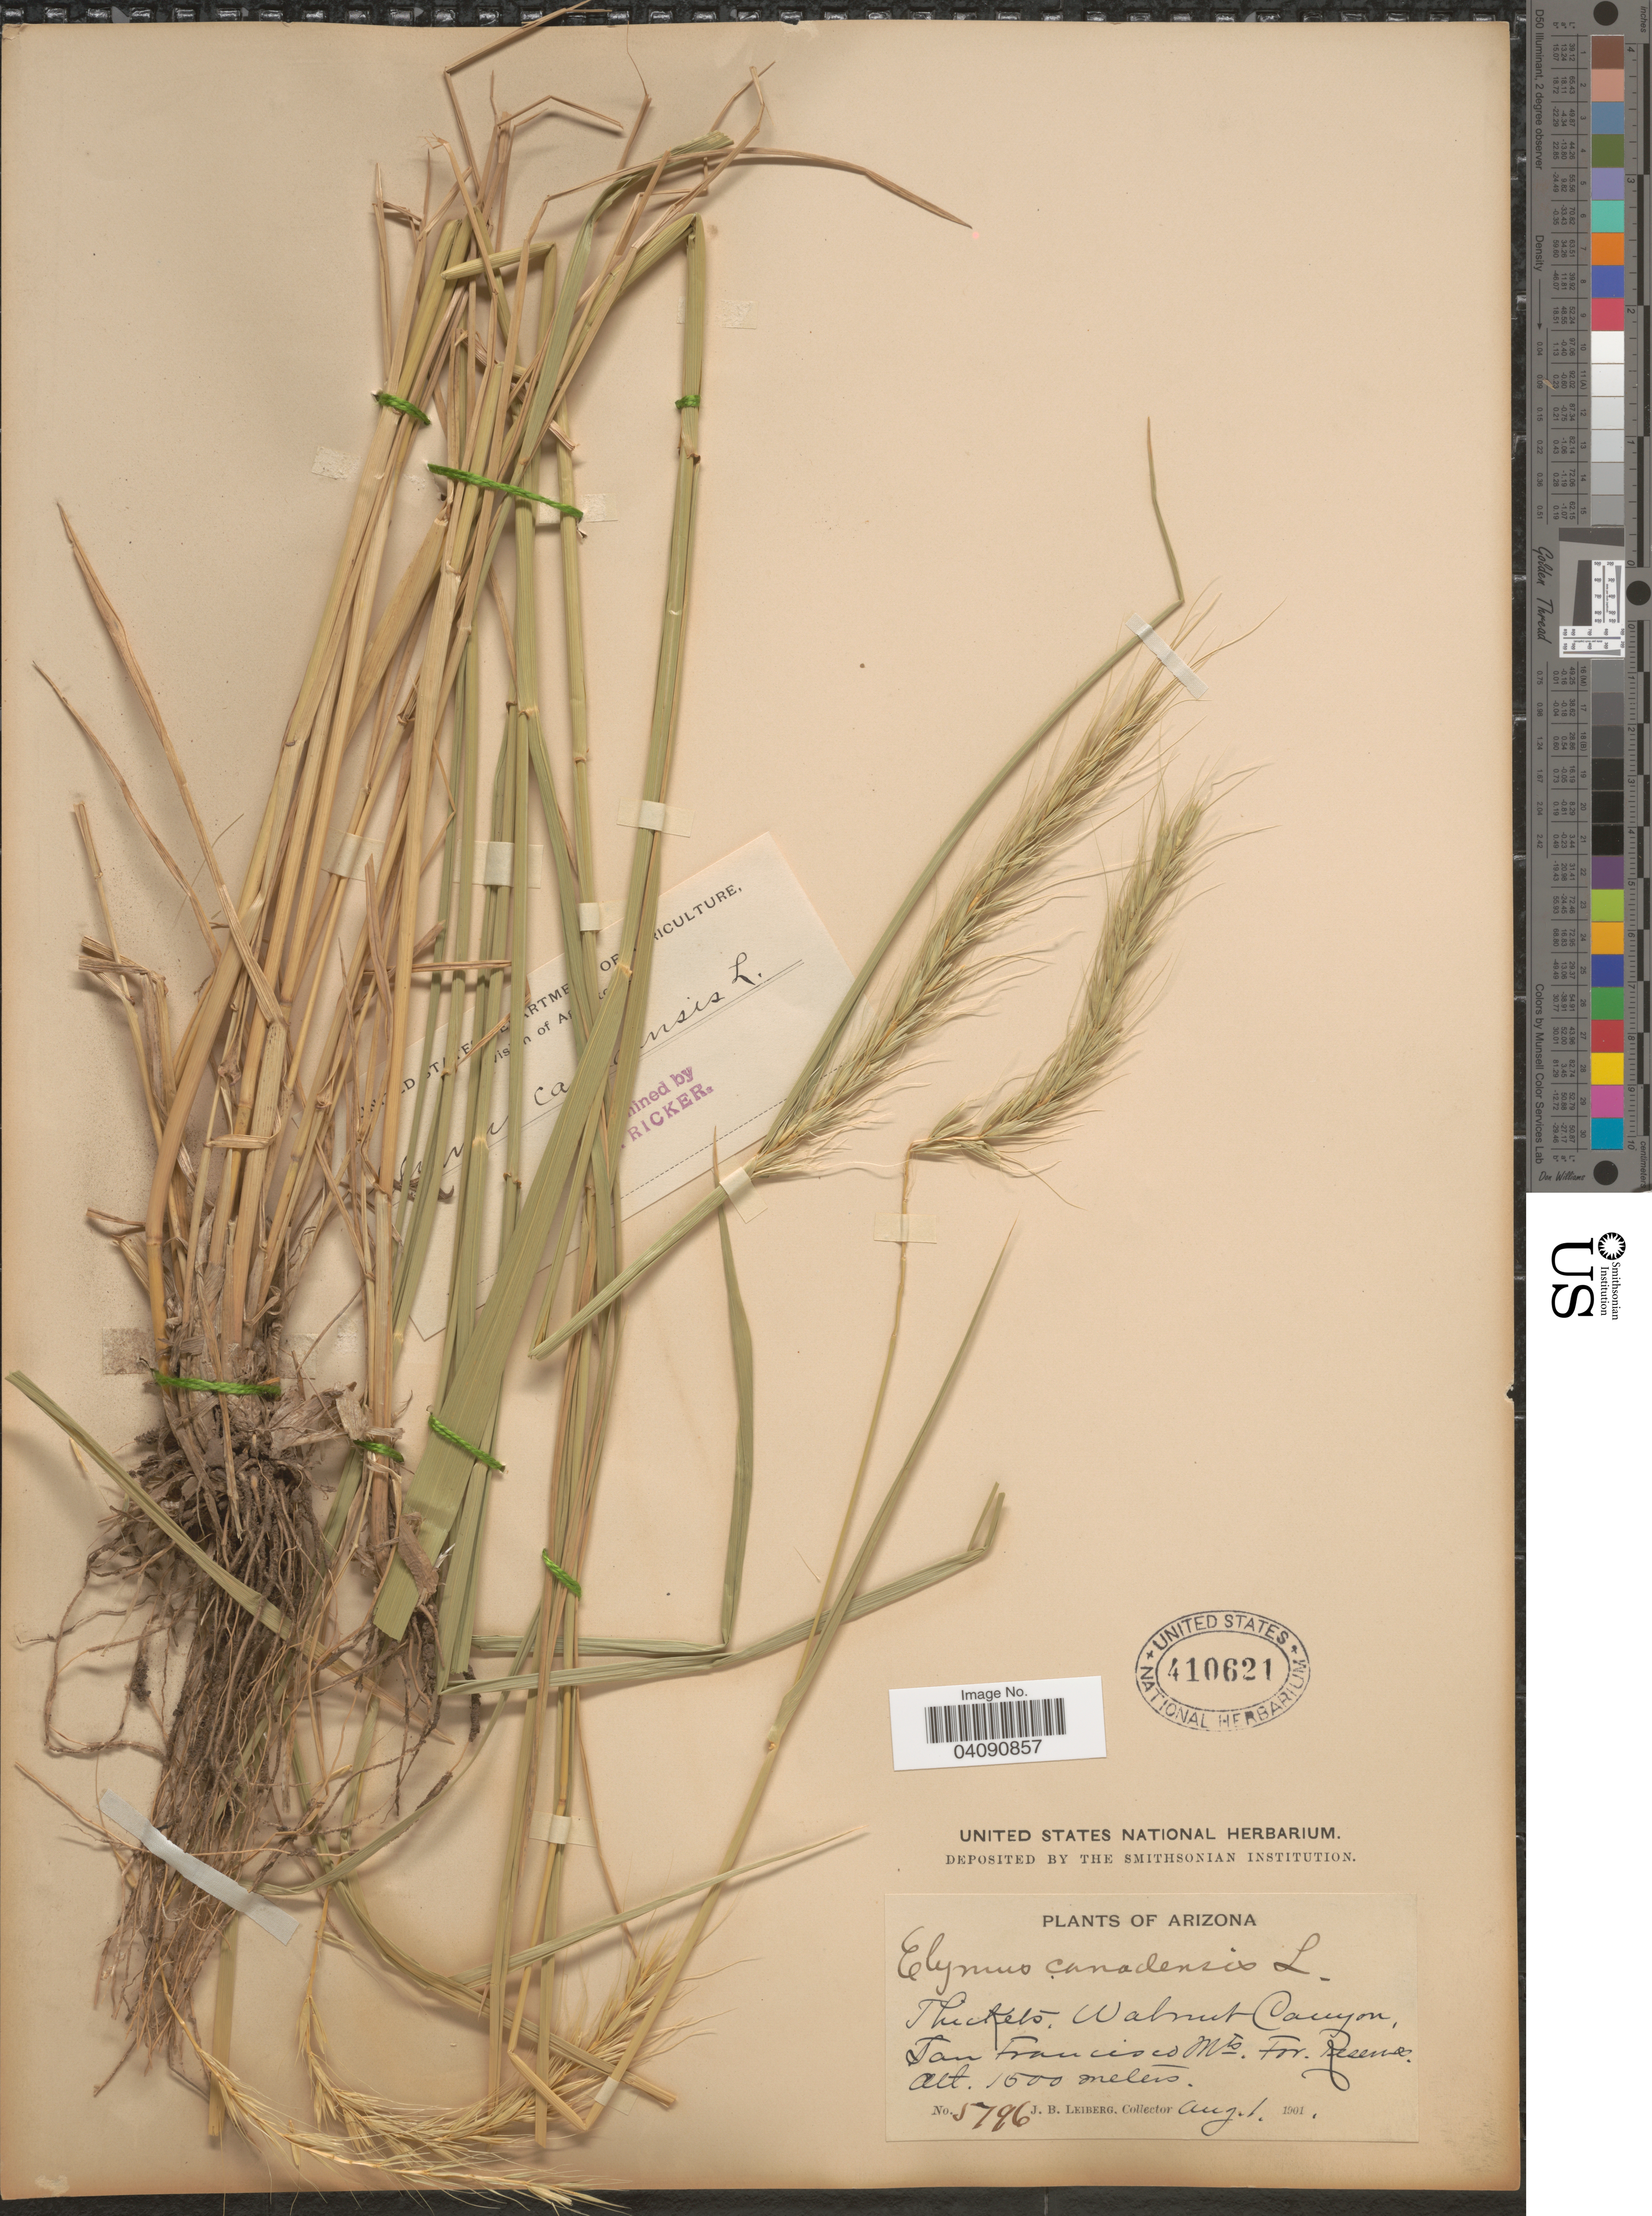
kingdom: Plantae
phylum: Tracheophyta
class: Liliopsida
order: Poales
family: Poaceae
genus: Elymus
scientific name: Elymus canadensis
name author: L.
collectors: J. B. Leiberg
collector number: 5796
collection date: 1901-08-01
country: United States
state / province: Arizona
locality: Thickets, Walnut Canyon, San Francisco Mts. For. Reserve.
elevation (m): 1500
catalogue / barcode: US 410621